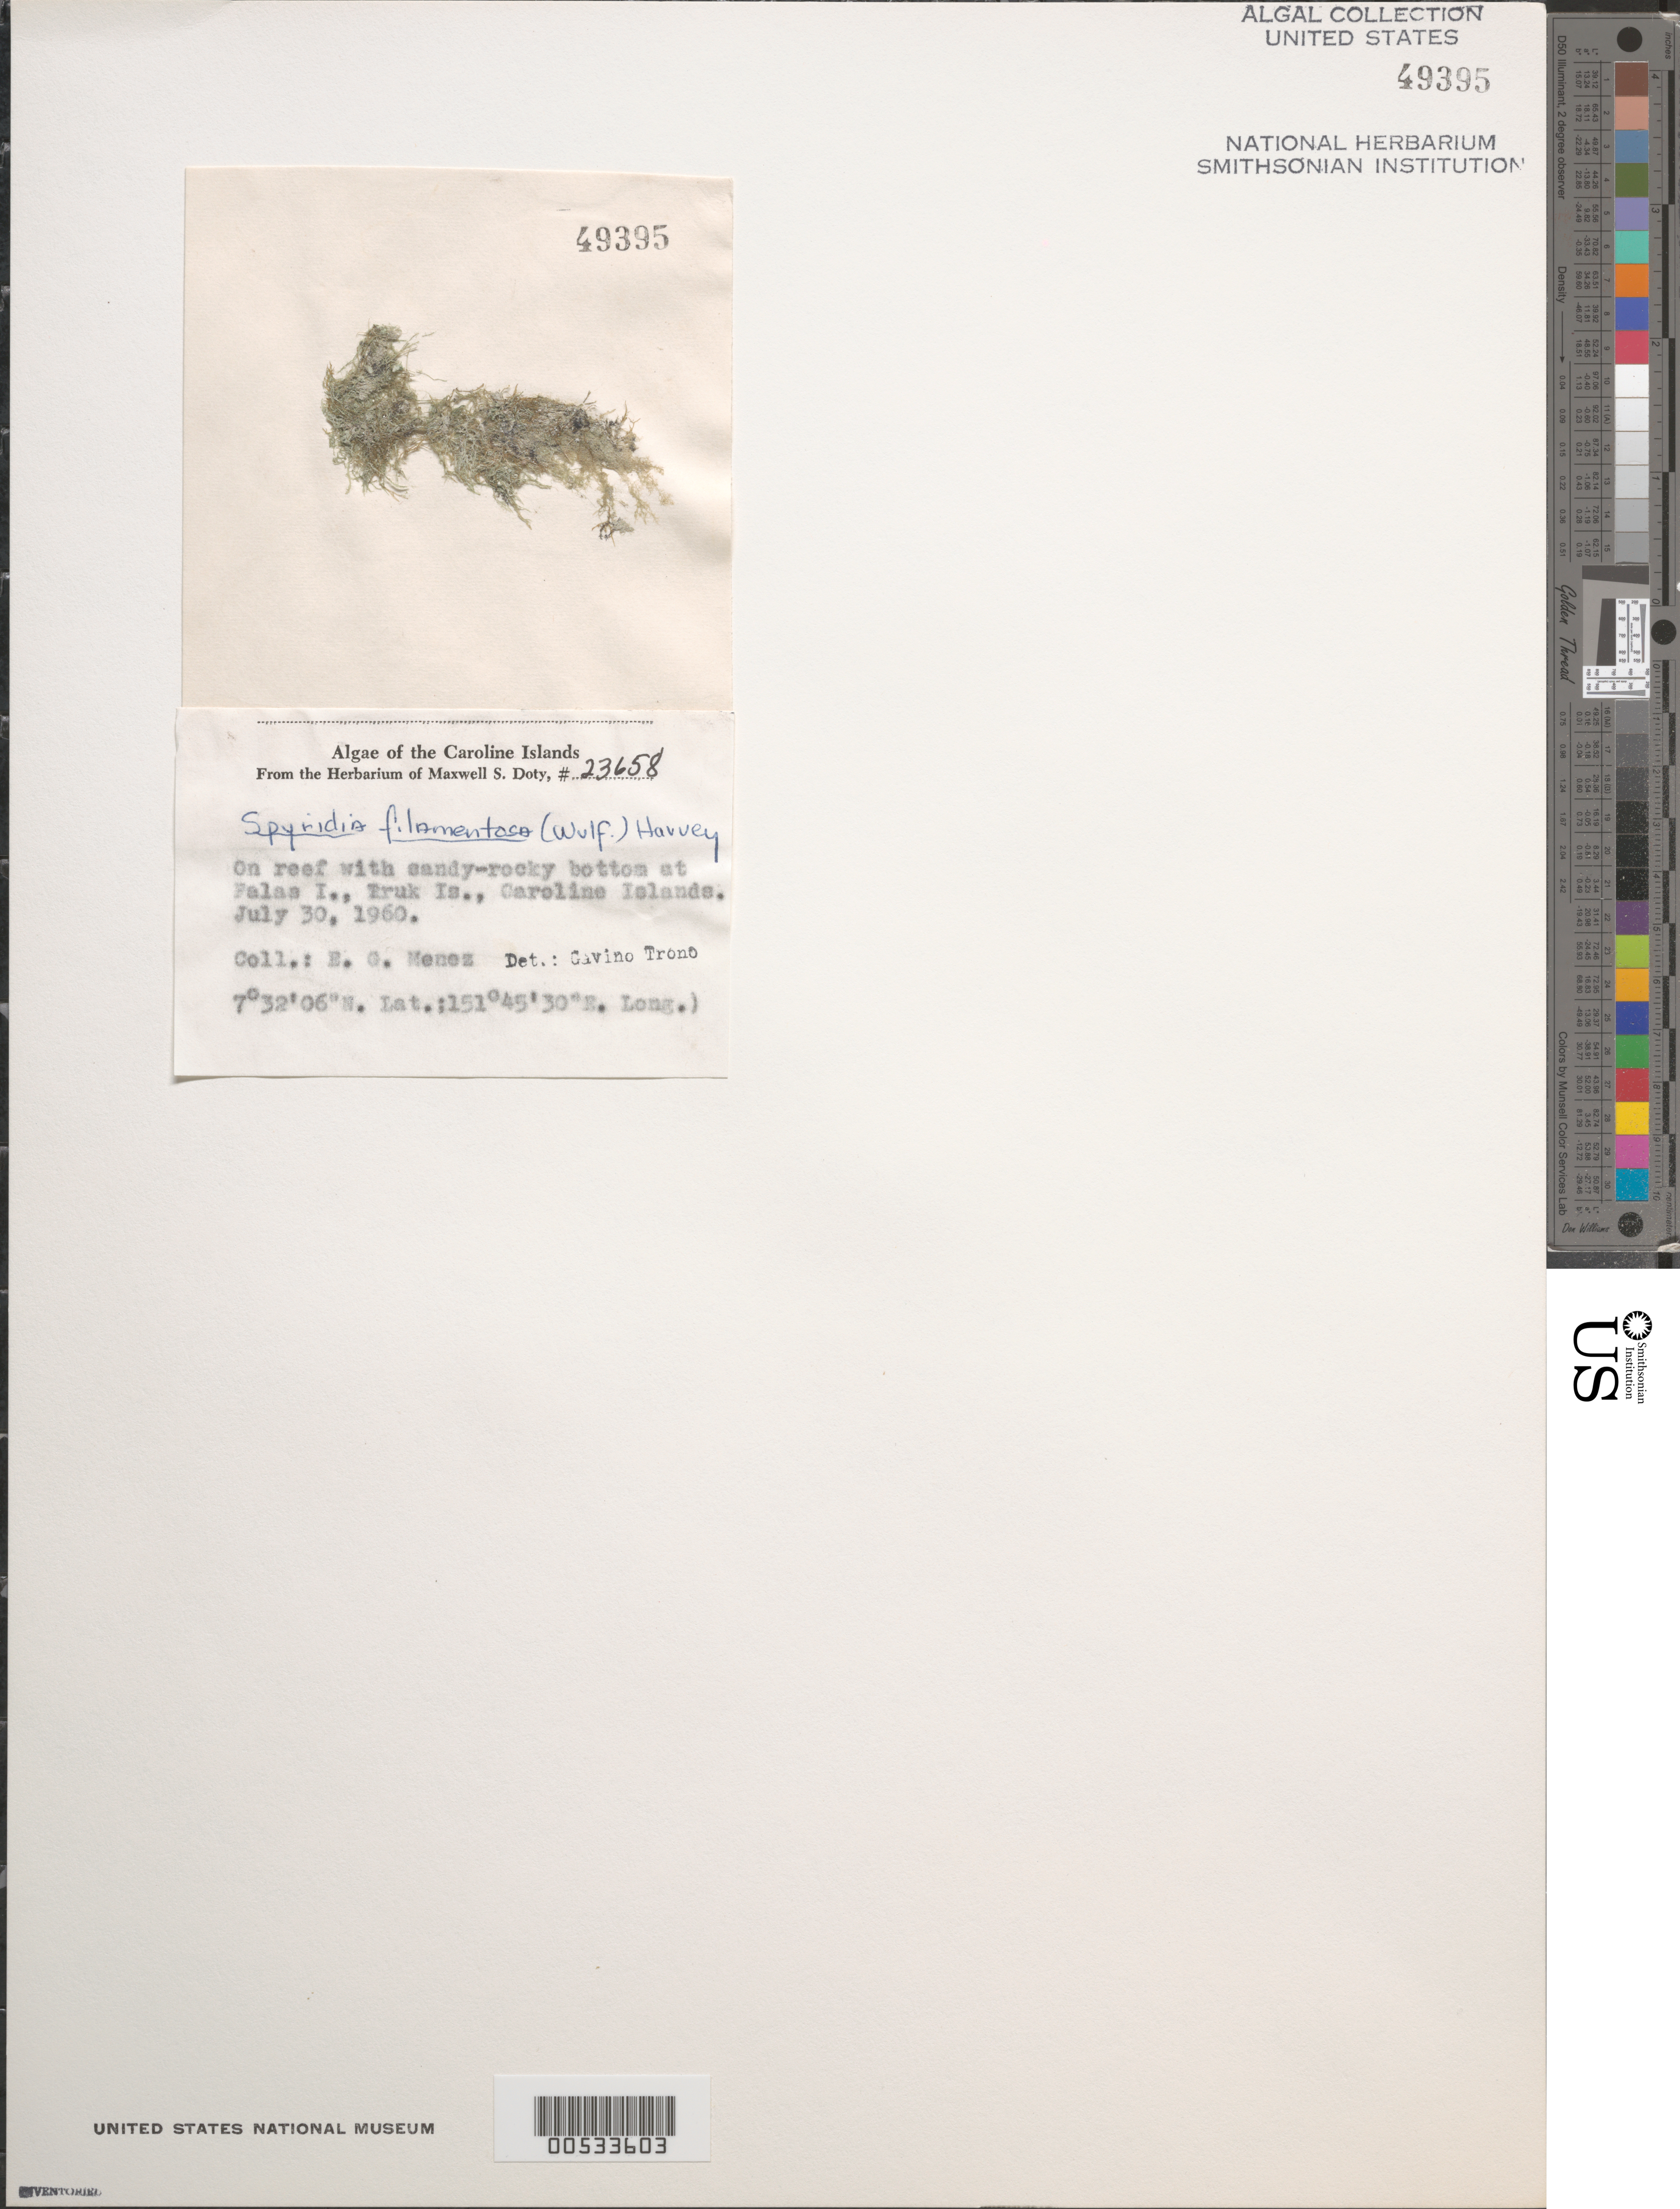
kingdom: Plantae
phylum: Rhodophyta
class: Florideophyceae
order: Ceramiales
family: Spyridiaceae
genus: Spyridia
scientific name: Spyridia filamentosa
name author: (Wulfen) Harv.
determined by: Trono, Gavino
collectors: Meñez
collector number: MSD 23658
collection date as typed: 30 Jul 1960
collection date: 1960-07-30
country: Micronesia, Federated States of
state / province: Truk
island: Falas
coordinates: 7 32' 06" N, 151 45' 30" E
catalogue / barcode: US 49395